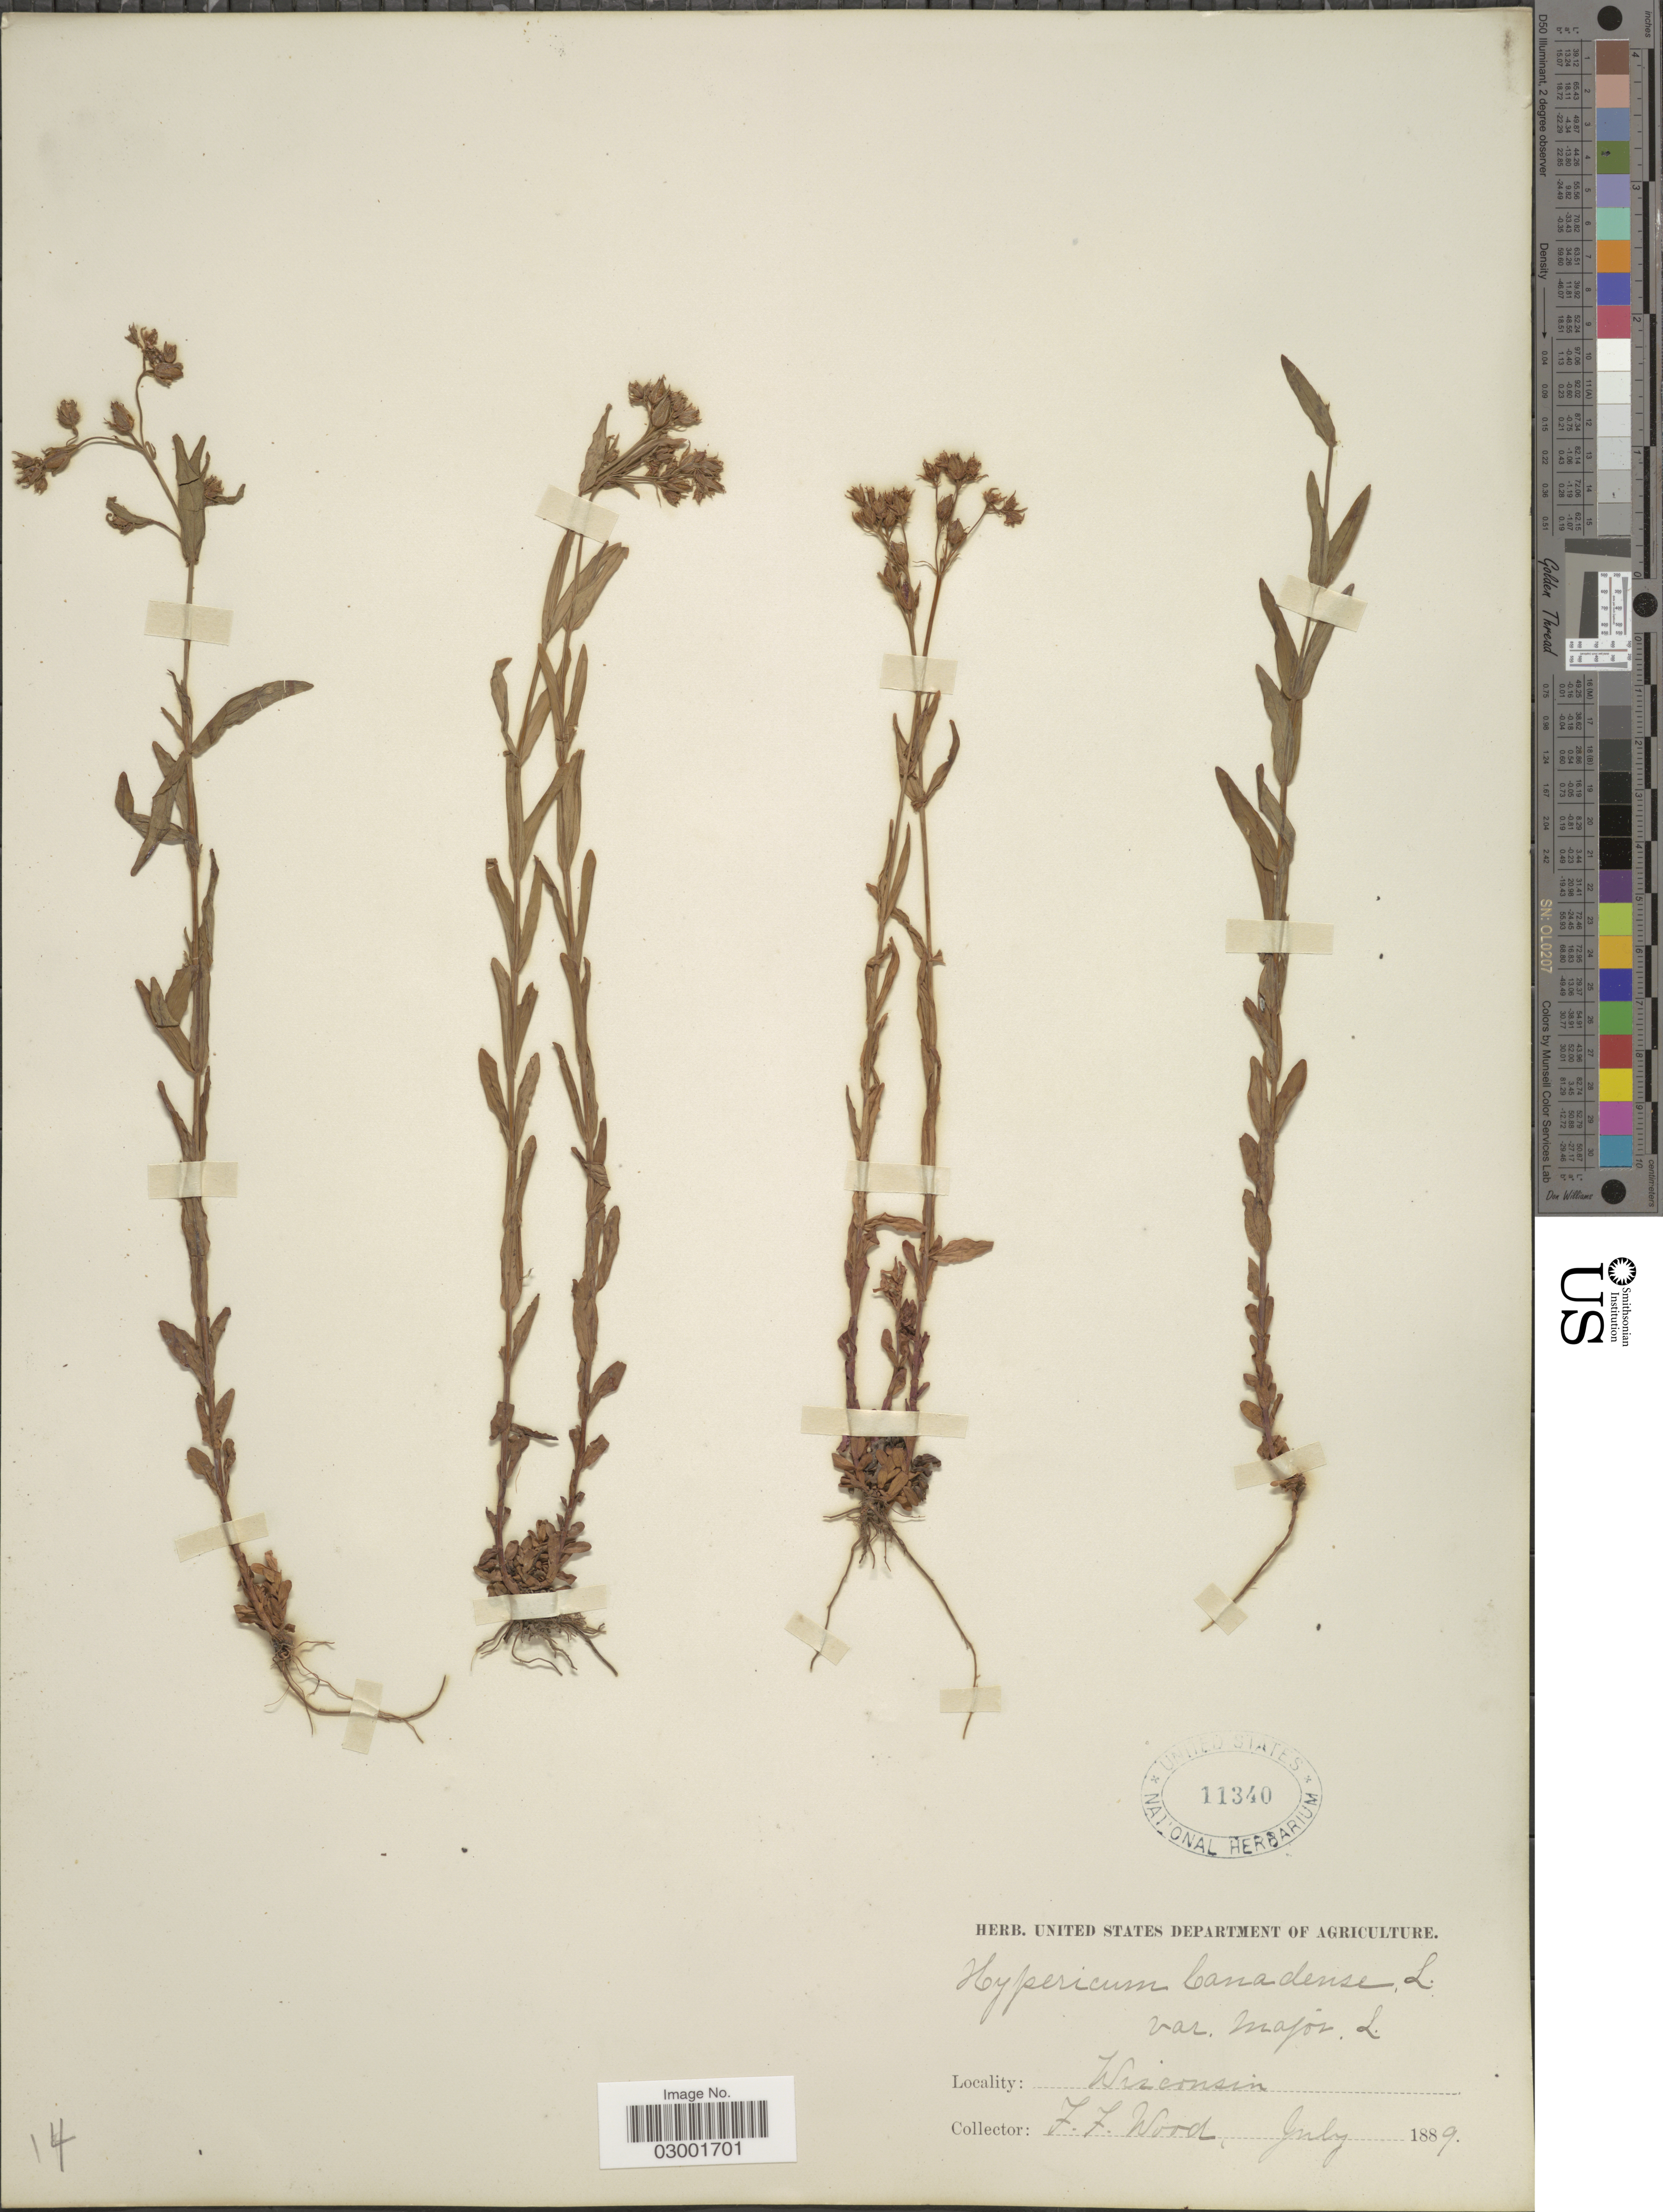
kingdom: Plantae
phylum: Tracheophyta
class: Magnoliopsida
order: Malpighiales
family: Hypericaceae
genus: Hypericum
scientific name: Hypericum majus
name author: (A. Gray) Britton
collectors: F. Wood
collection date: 1889-07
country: United States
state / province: Wisconsin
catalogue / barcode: US 11340